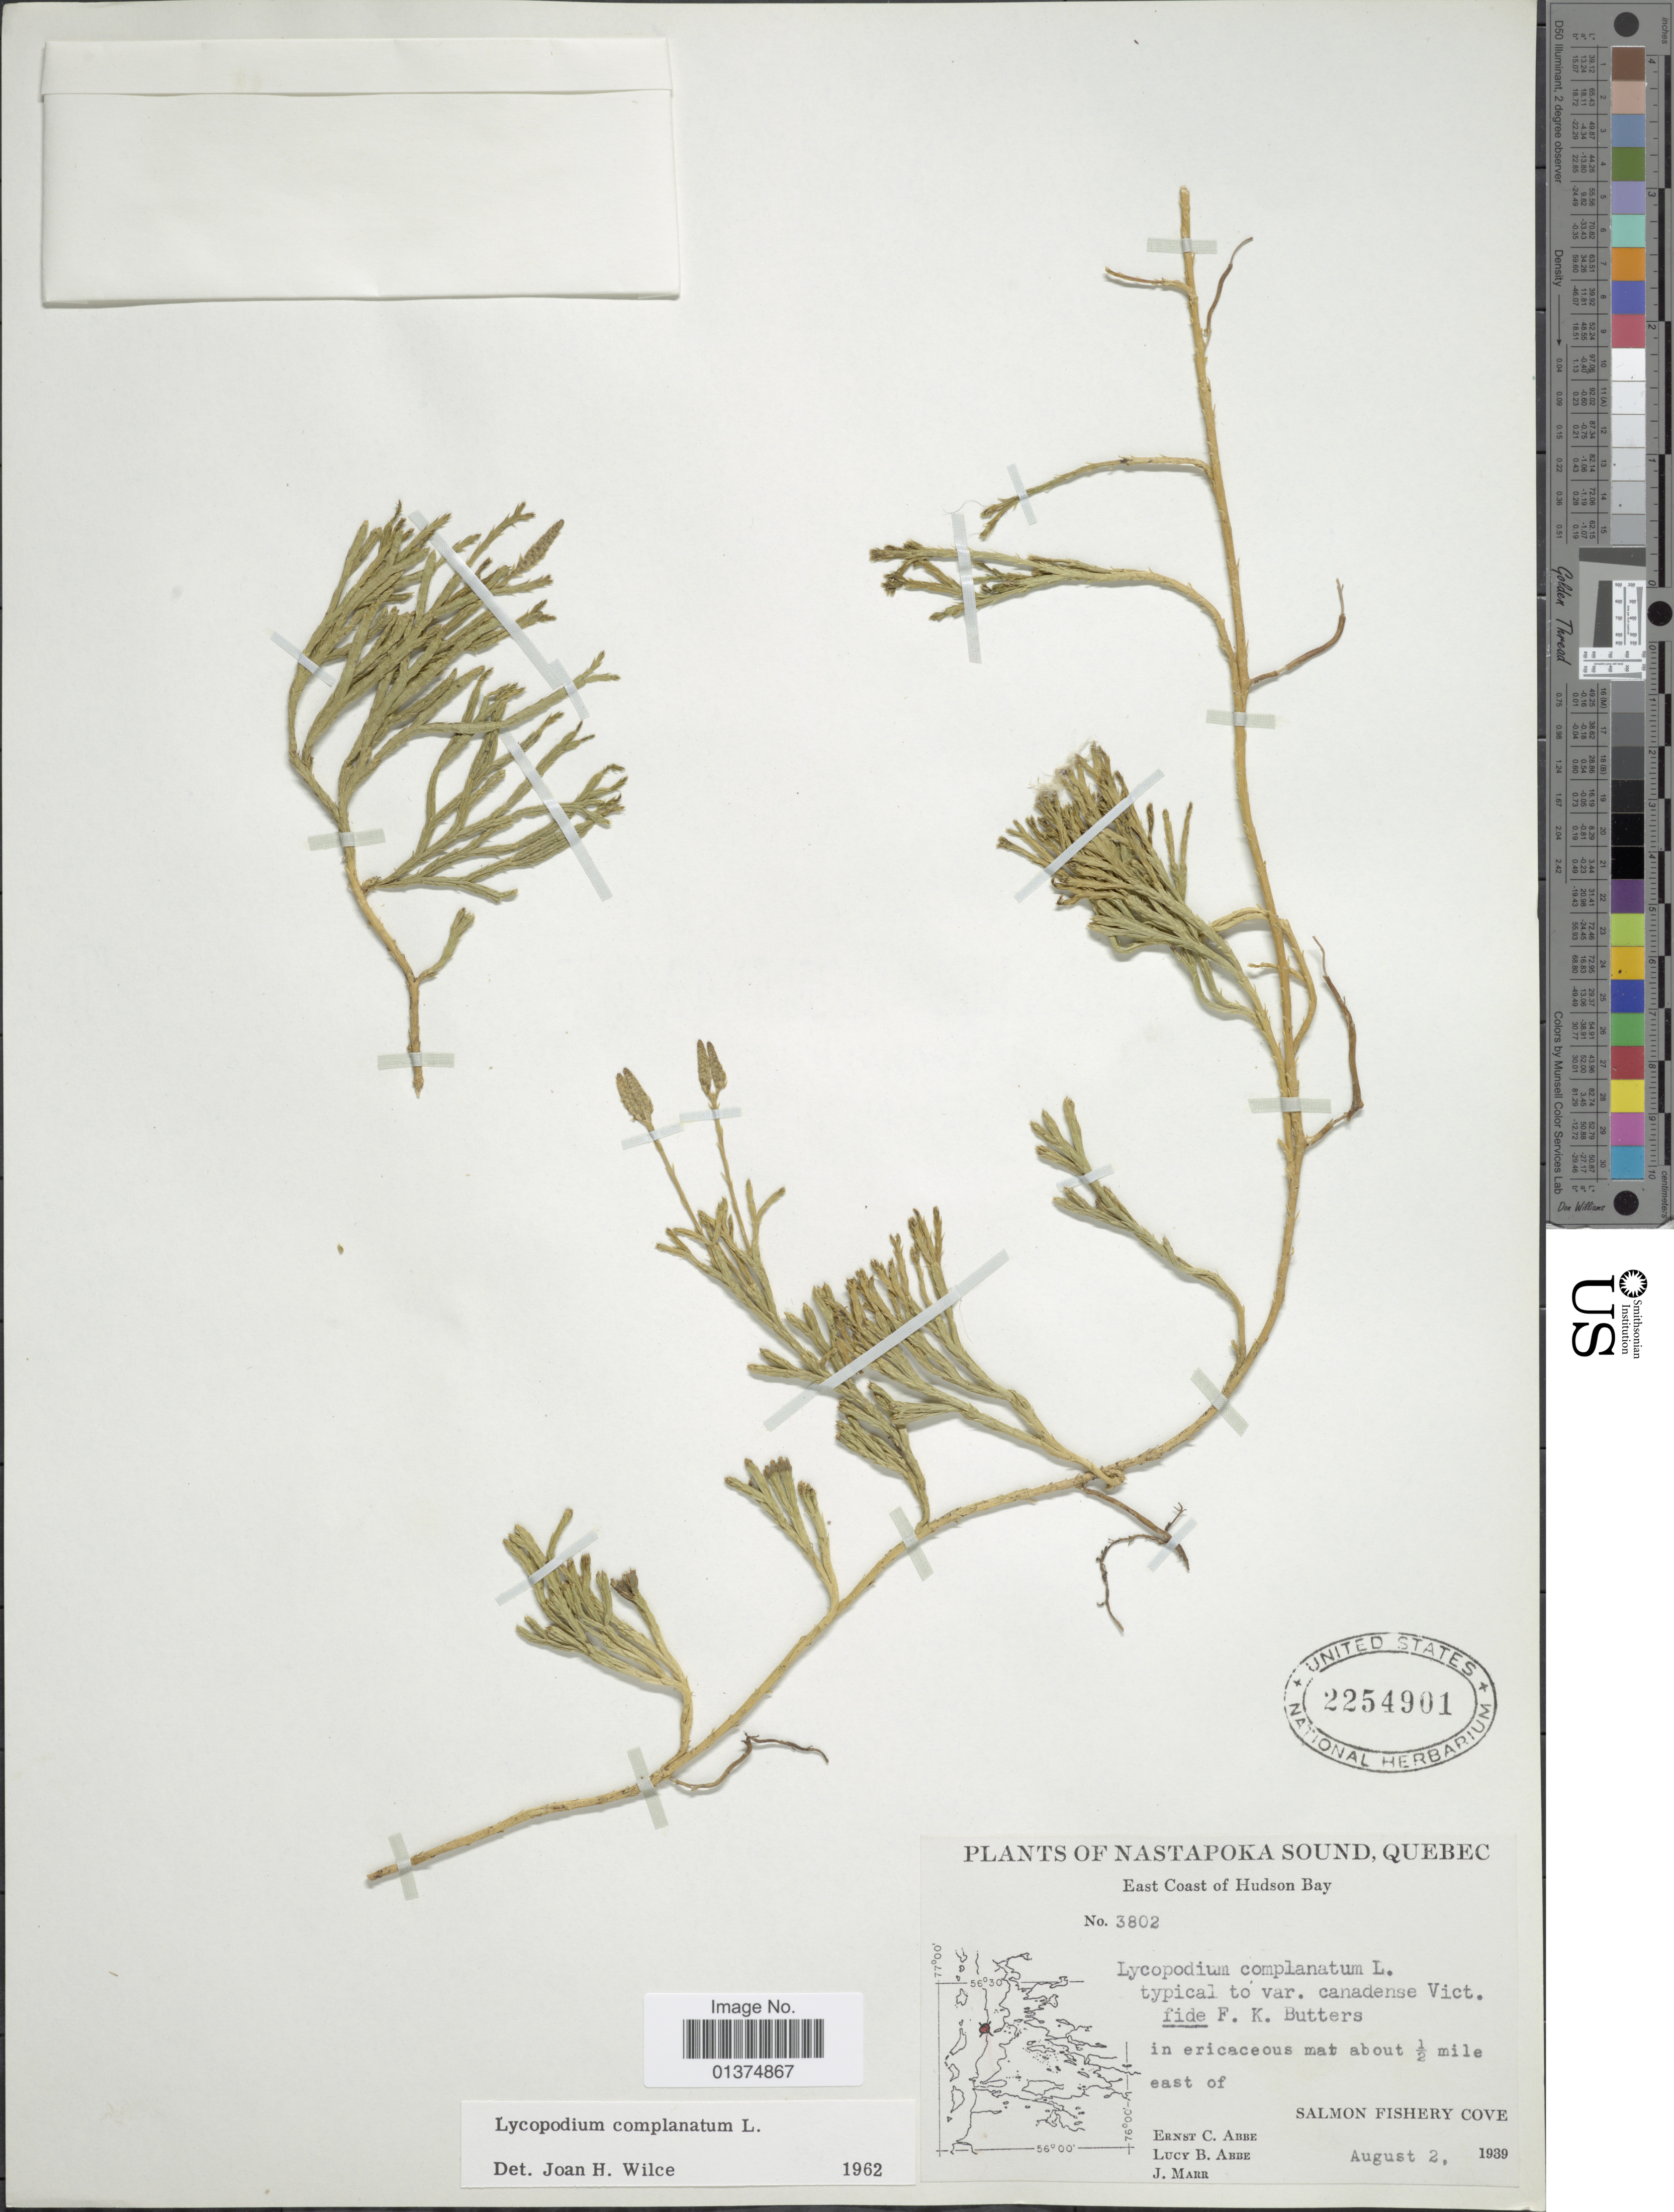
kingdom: Plantae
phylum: Tracheophyta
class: Lycopodiopsida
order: Lycopodiales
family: Lycopodiaceae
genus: Diphasiastrum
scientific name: Diphasiastrum complanatum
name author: (L.) Holub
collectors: E. C. Abbe, L. B. Abbe & J. Marr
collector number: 3802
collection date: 1939-08-02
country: Canada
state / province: Quebec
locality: Nastapoka Sound, east of Salmon Fishery Cove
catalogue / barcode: US 2254901